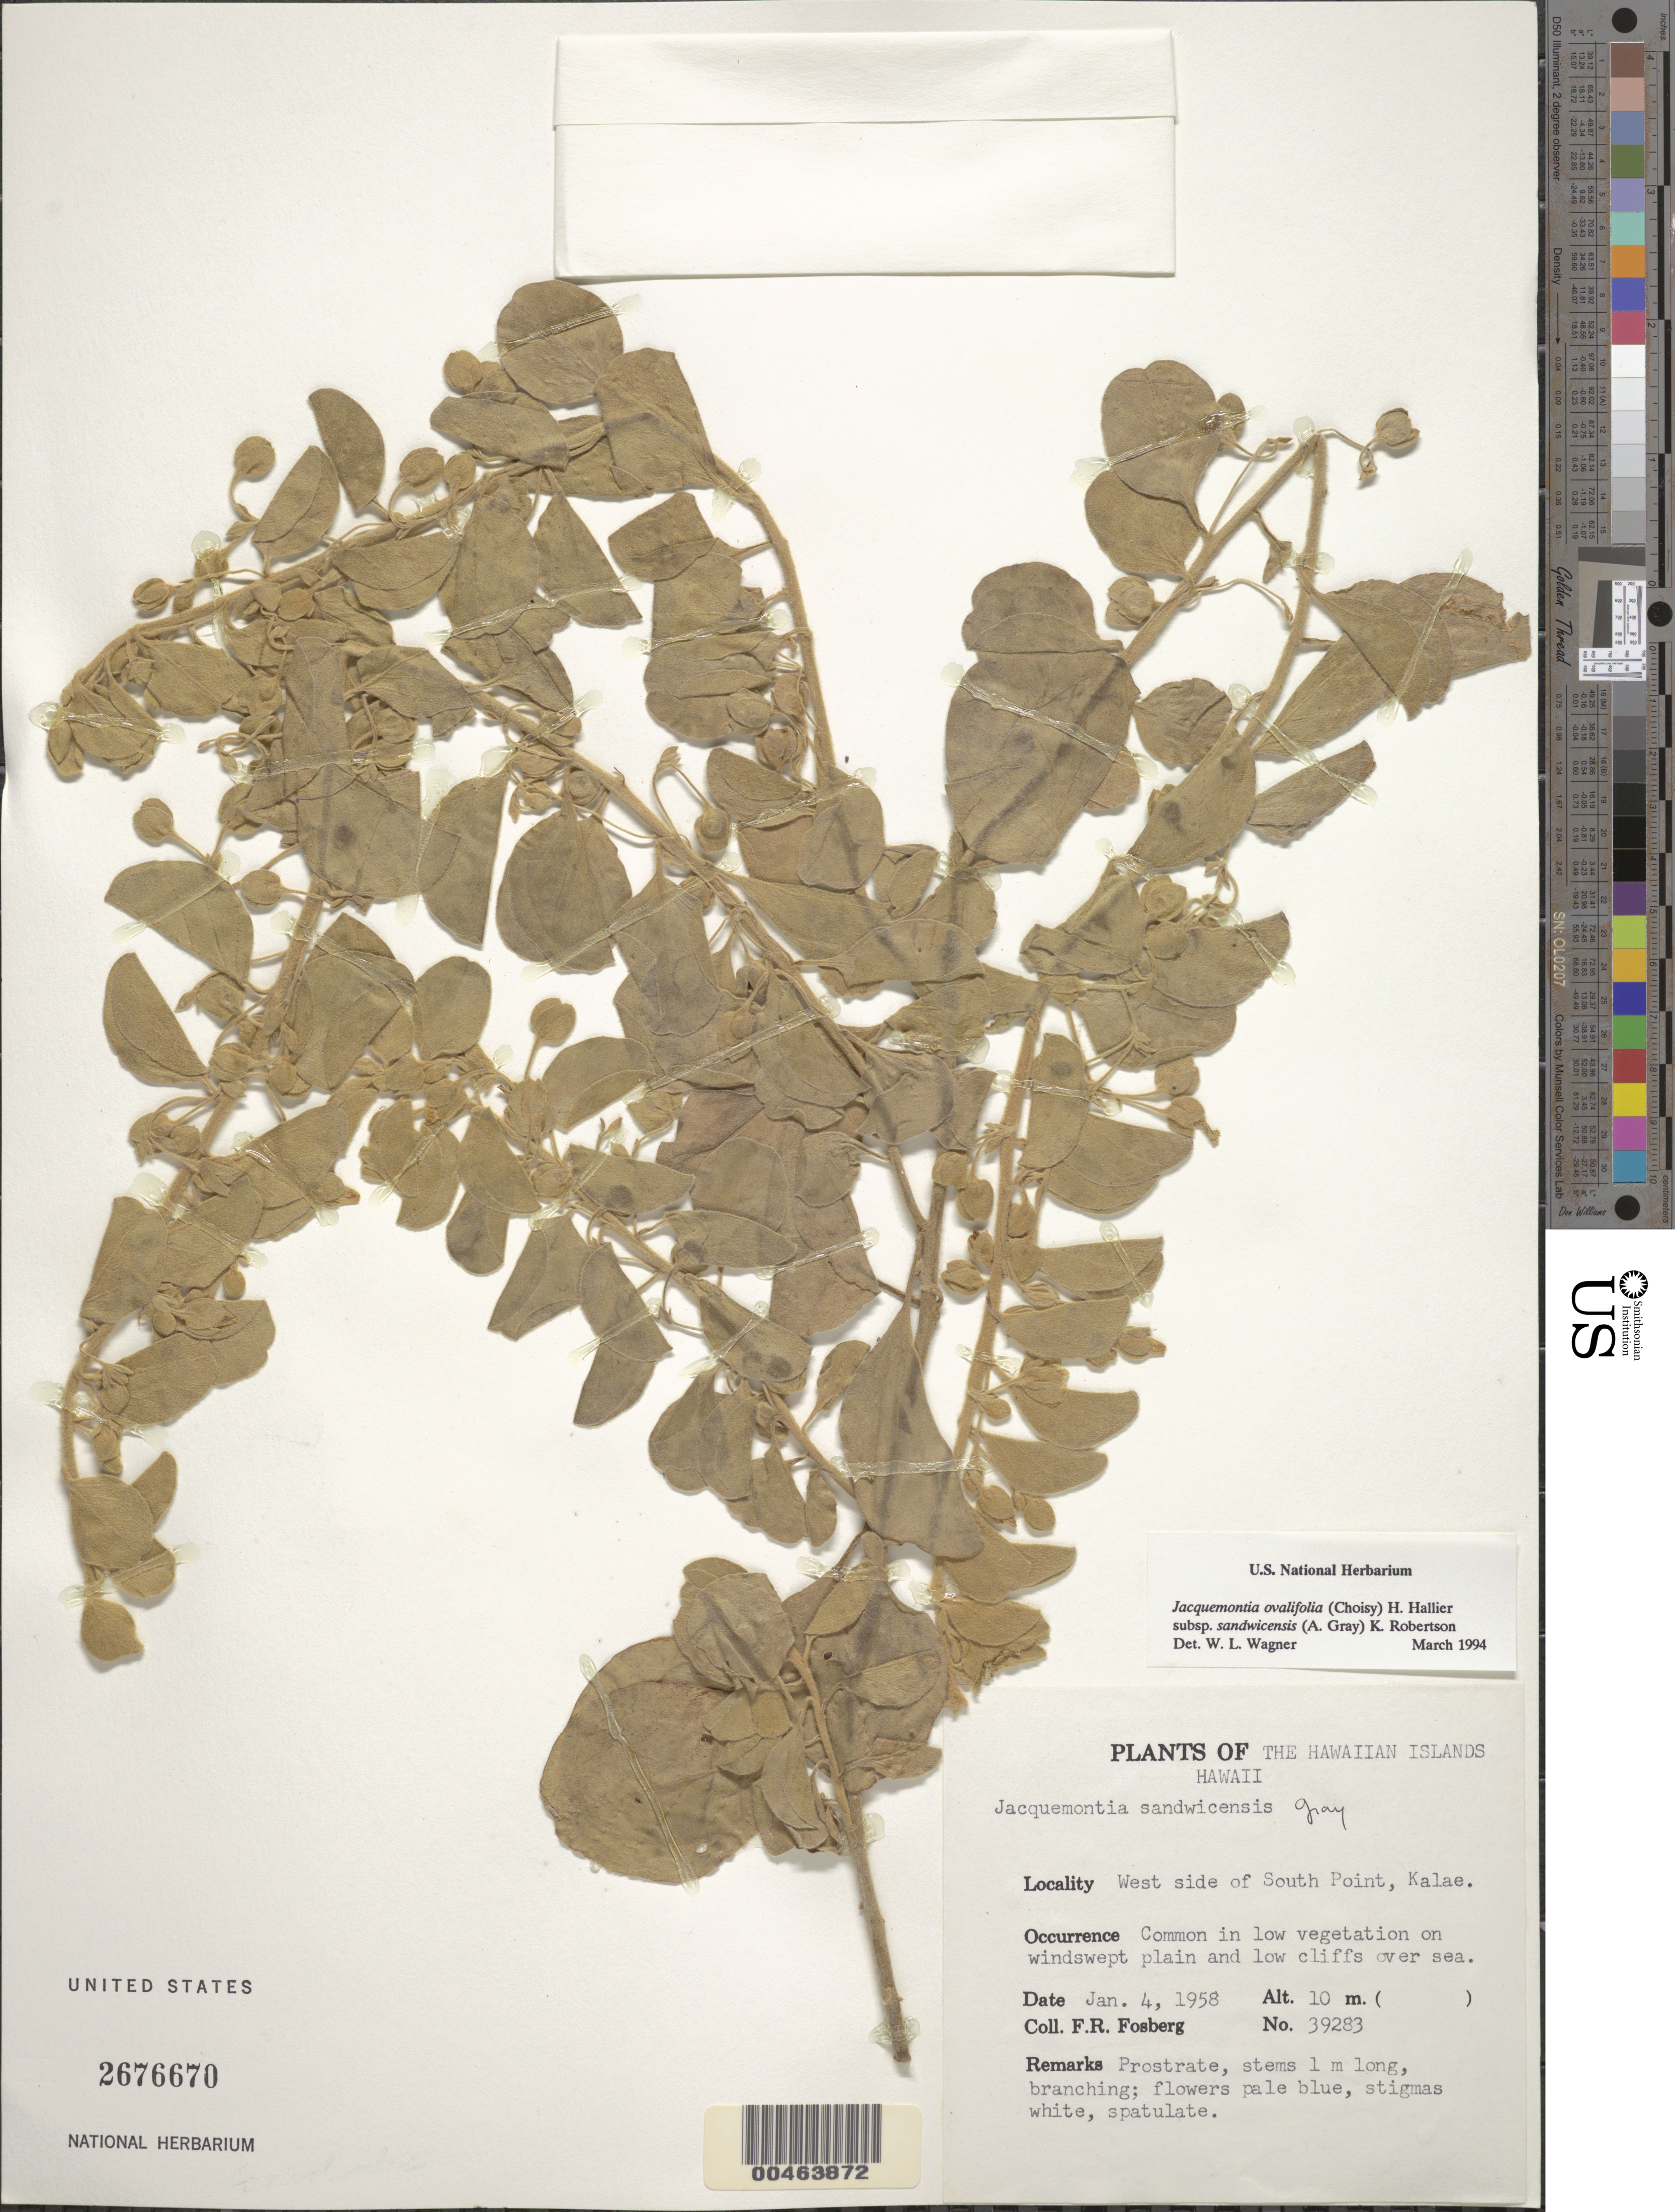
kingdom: Plantae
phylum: Tracheophyta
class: Magnoliopsida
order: Solanales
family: Convolvulaceae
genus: Jacquemontia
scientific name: Jacquemontia sandwicensis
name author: A. Gray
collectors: F. R. Fosberg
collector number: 39283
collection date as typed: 4 Jan 1958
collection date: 1958-01-04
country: United States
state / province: Hawaii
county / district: Hawaii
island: Hawaii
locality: West side of South Point, Kalae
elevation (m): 10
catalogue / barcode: US 2676670